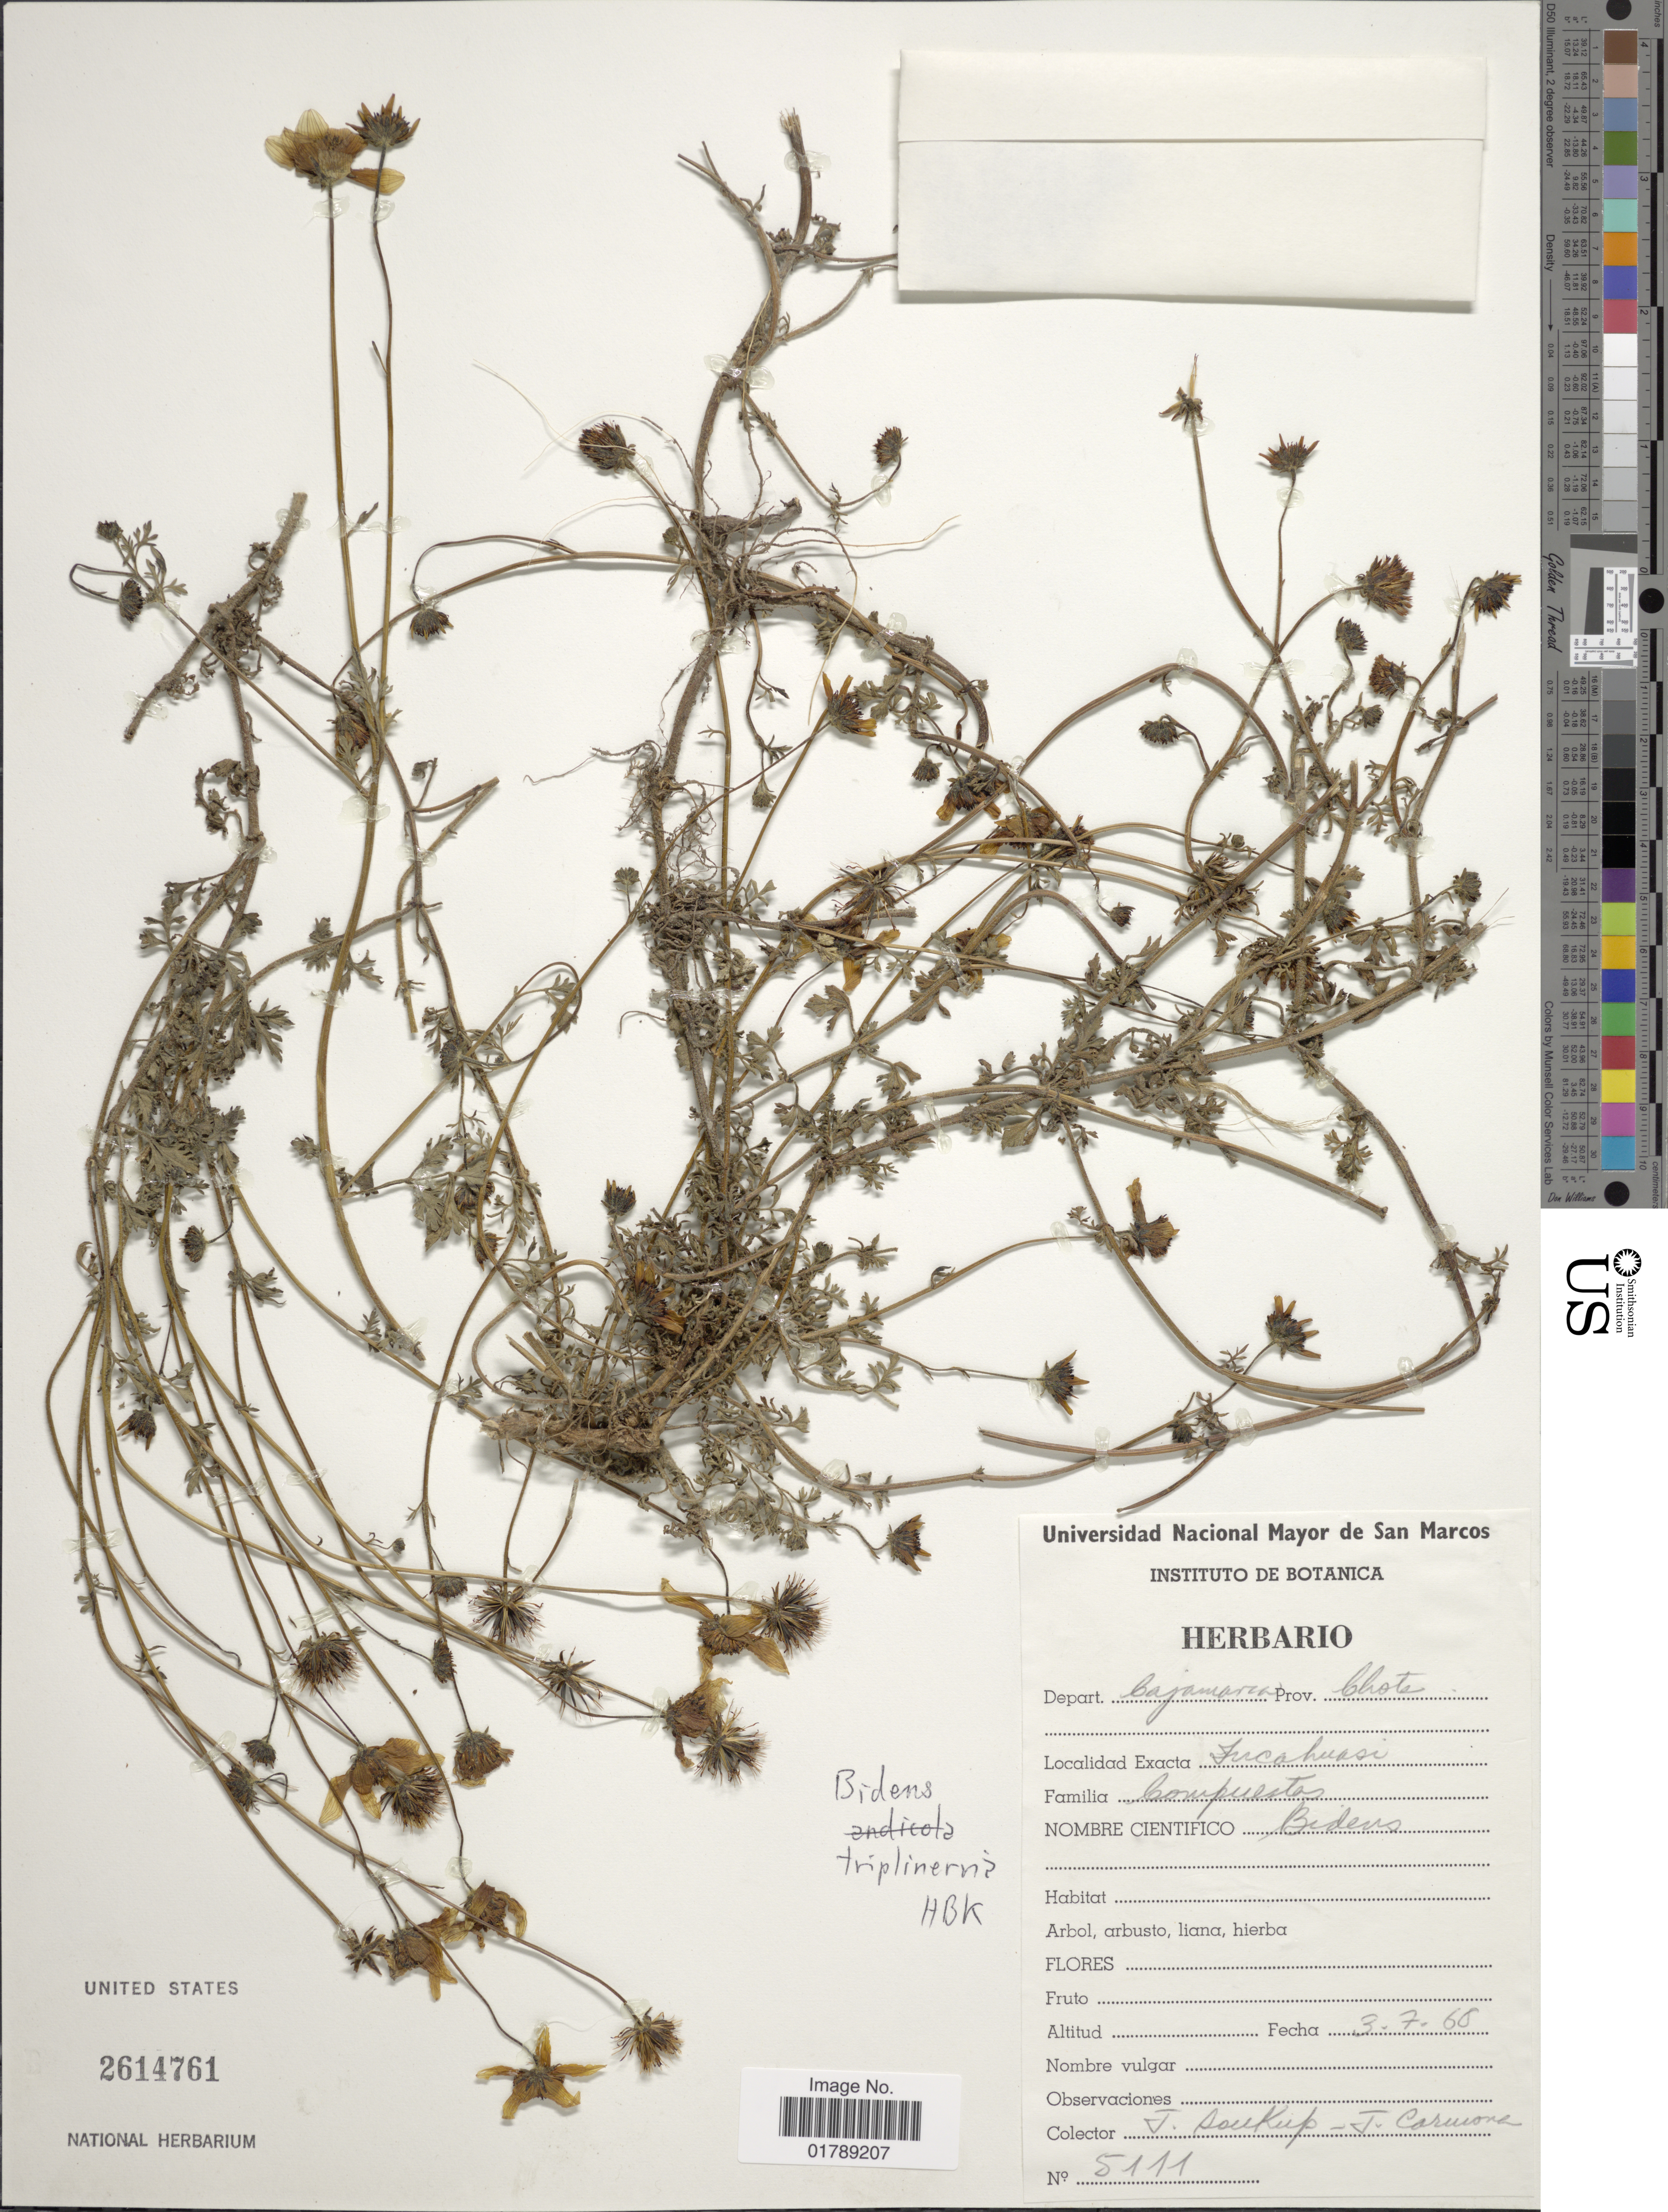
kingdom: Plantae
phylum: Tracheophyta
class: Magnoliopsida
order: Asterales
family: Asteraceae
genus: Bidens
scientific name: Bidens triplinervia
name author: Kunth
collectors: J. Soukup & Carmona, --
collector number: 5111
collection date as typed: Transcribed d/m/y: 3/7/68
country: Peru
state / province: Cajamarca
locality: Incahuasi, prov. Chota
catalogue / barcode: US 2614761